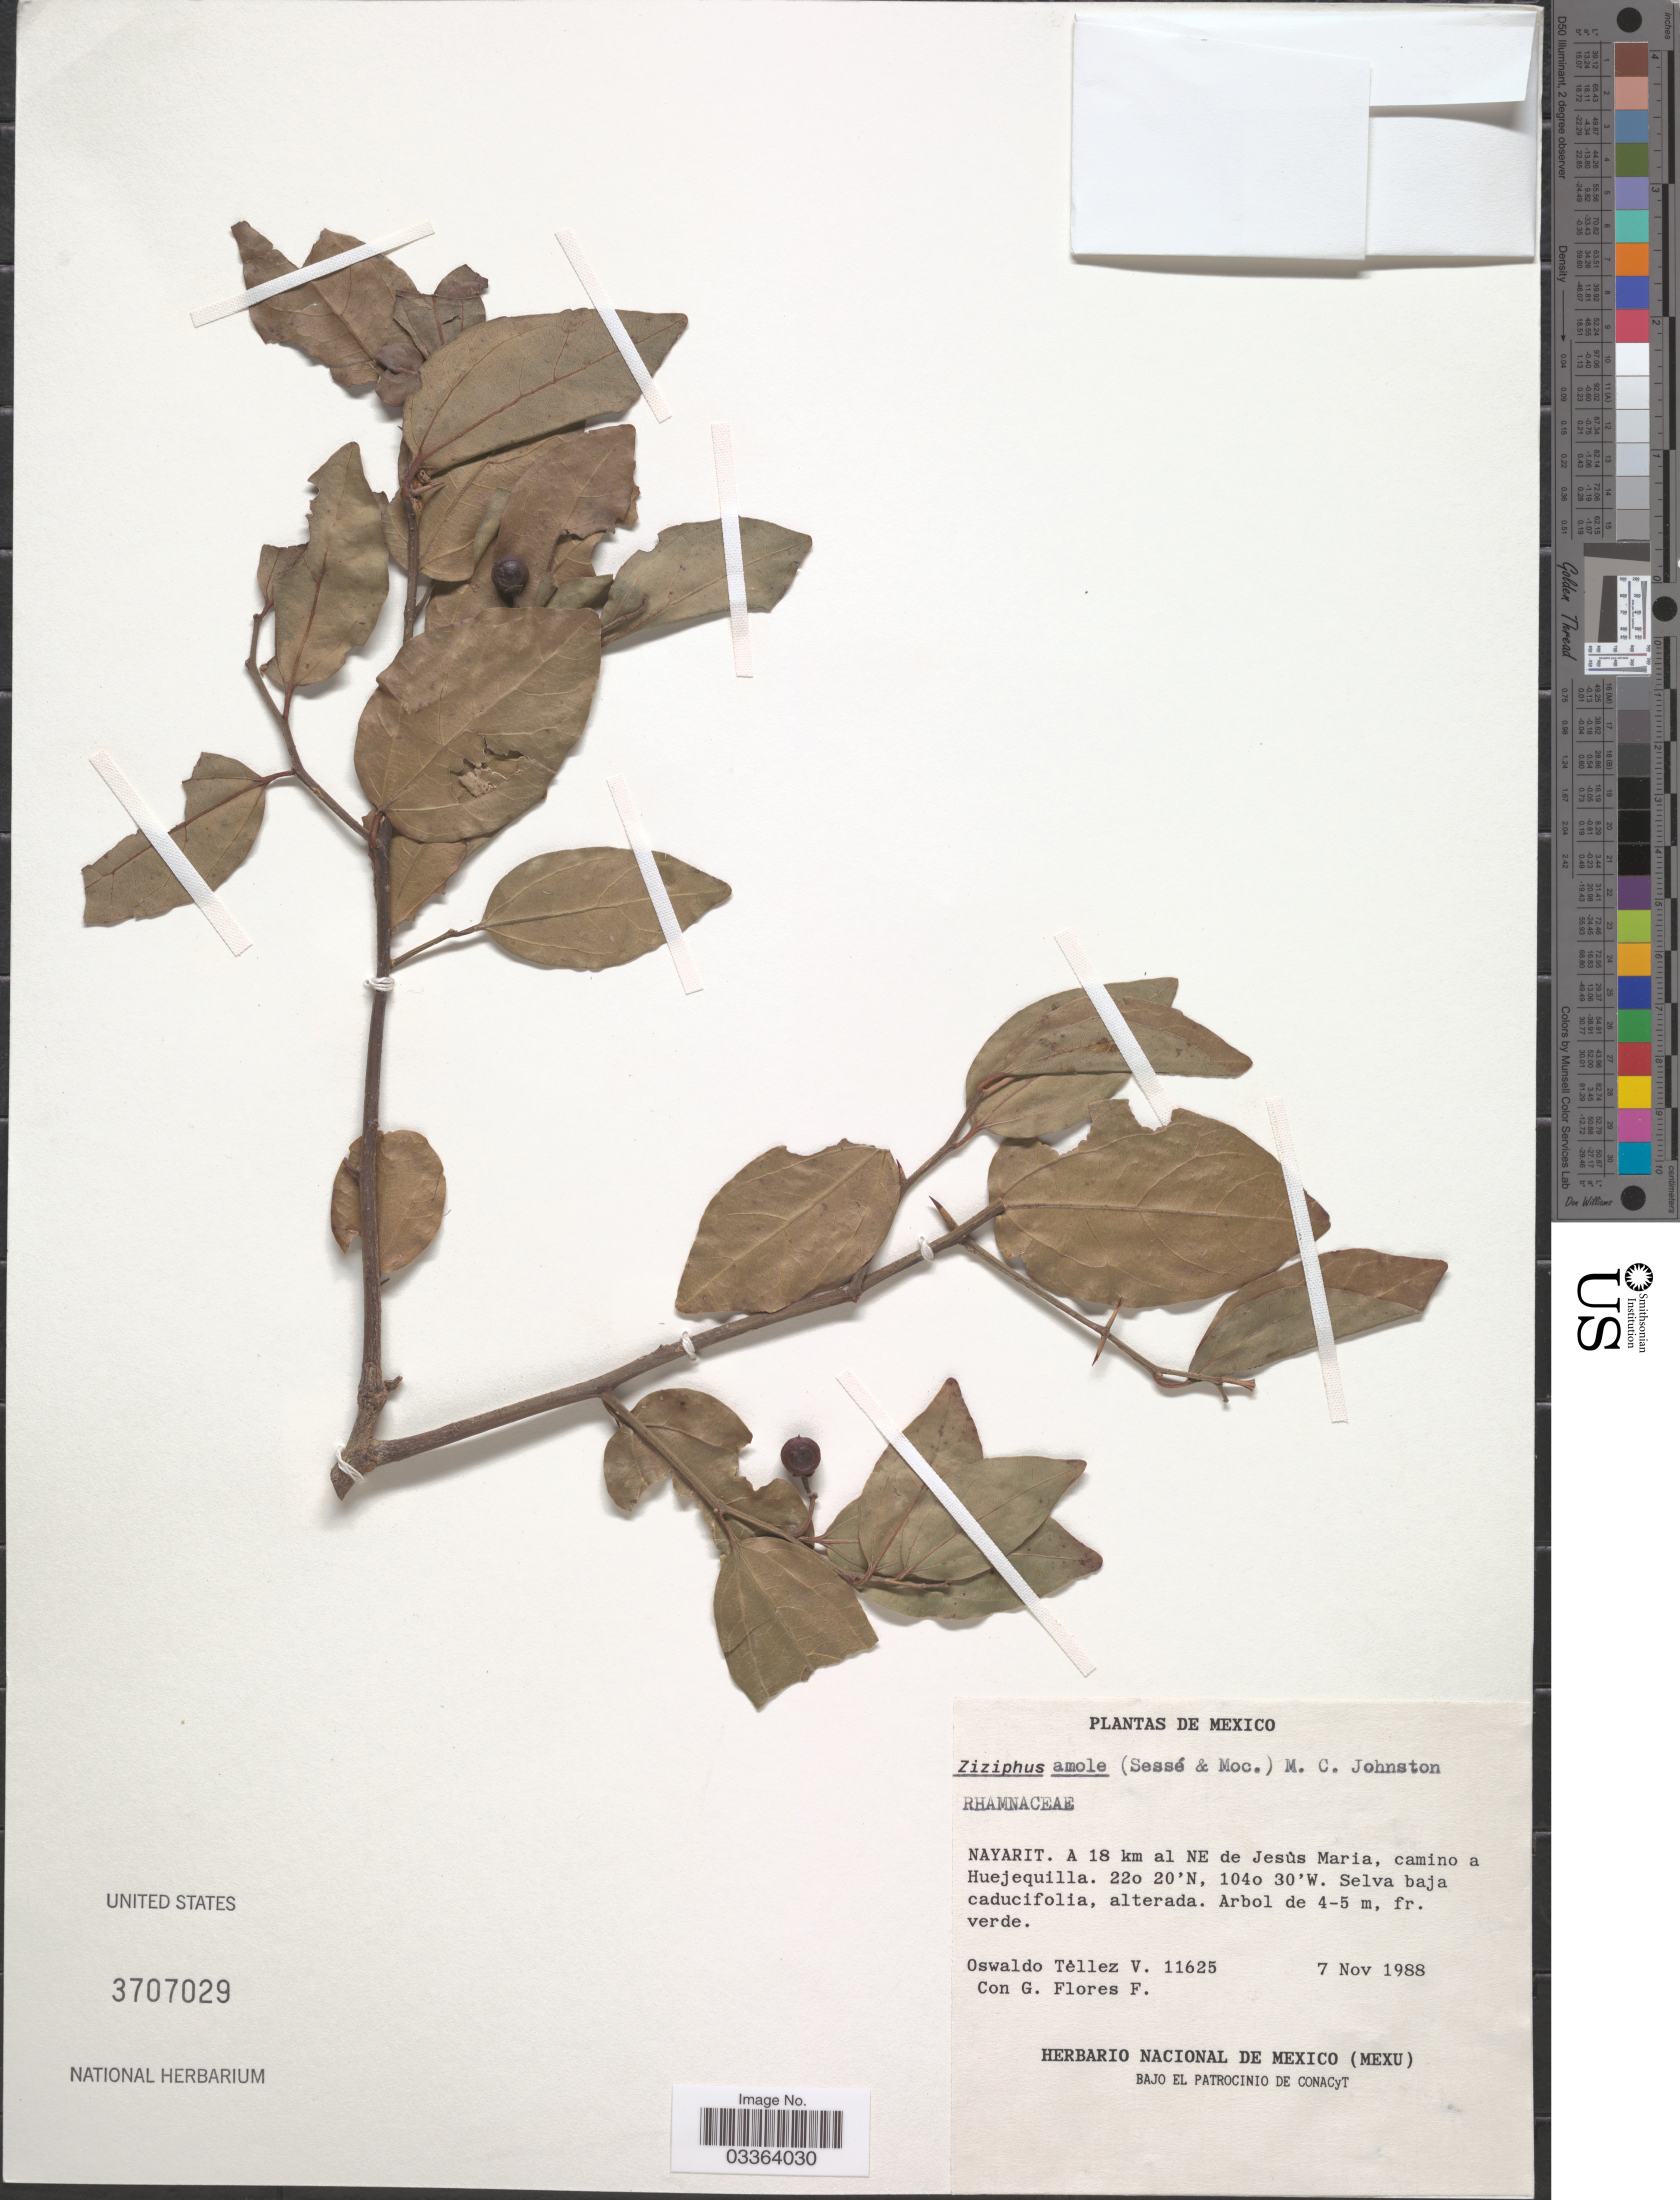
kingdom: Plantae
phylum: Tracheophyta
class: Magnoliopsida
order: Rosales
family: Rhamnaceae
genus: Sarcomphalus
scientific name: Sarcomphalus amole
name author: (Sessé & Moc.) Hauenschild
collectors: O. Téllez V. & G. Flores F.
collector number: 11625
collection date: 1988-11-07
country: Mexico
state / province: Nayarit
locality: A 18 km al NE de Jesùs Maria, camino a Huejequilla.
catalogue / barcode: US 3707029